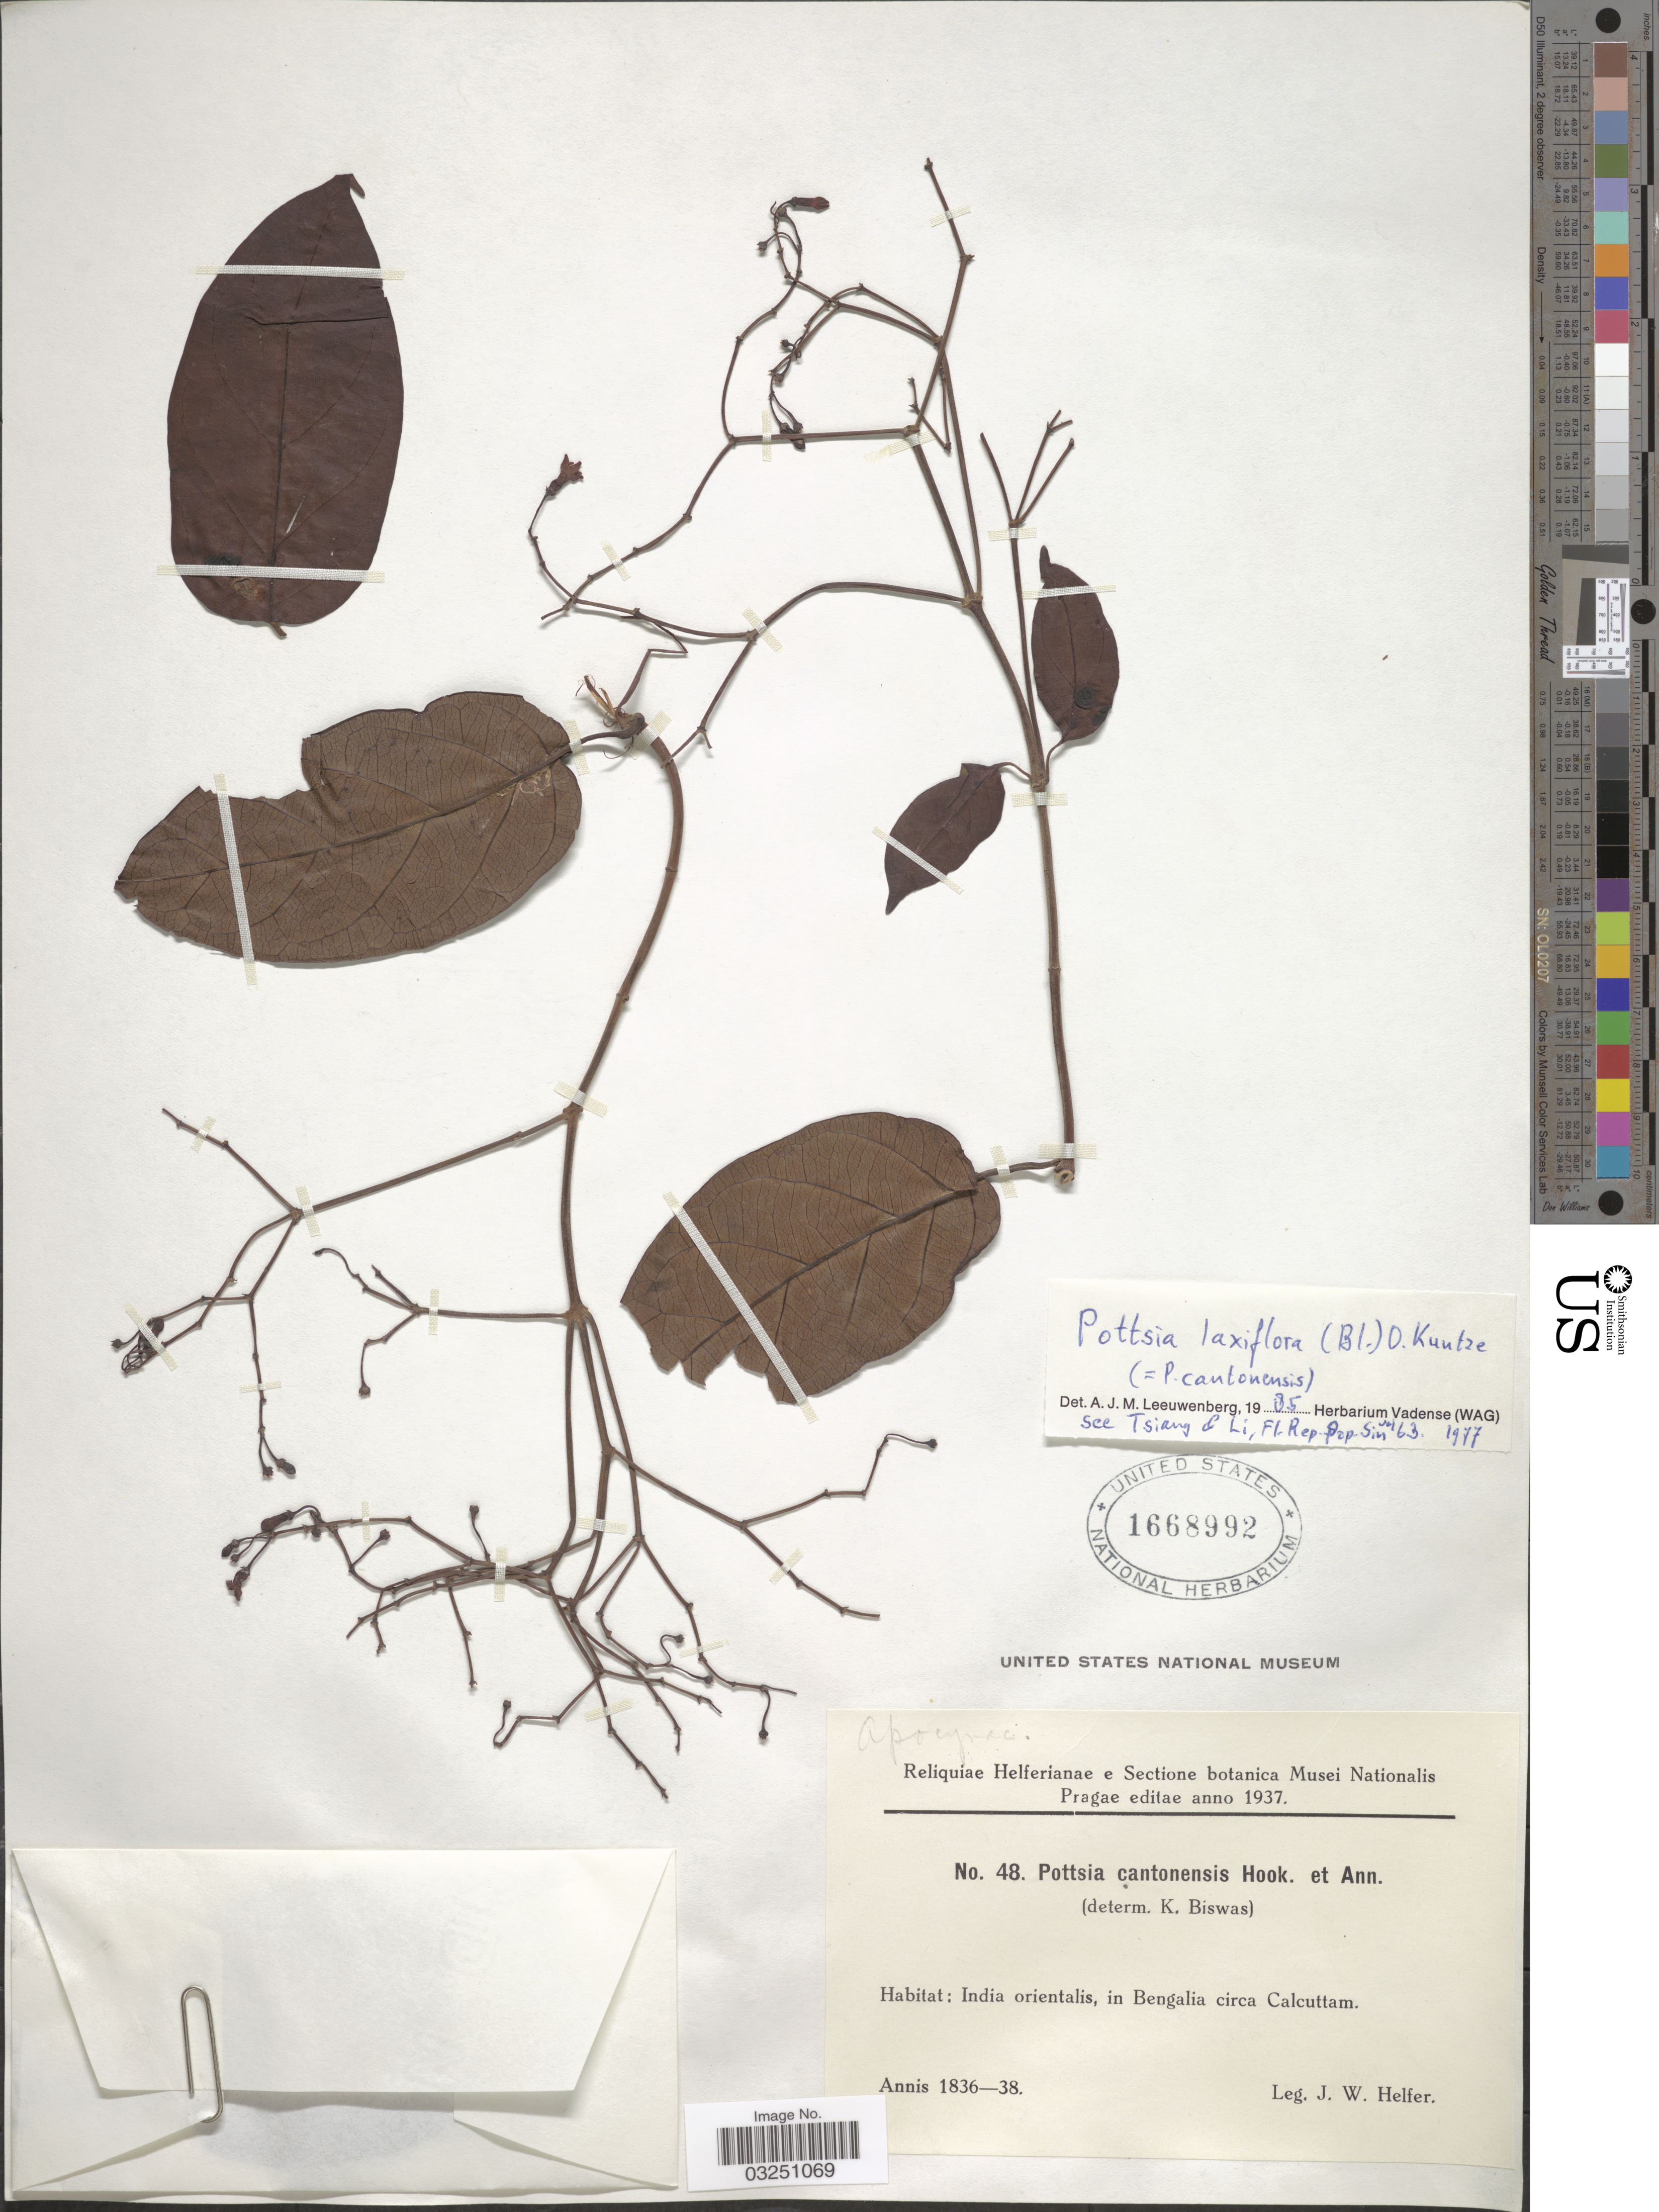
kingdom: Plantae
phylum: Tracheophyta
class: Magnoliopsida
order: Gentianales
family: Apocynaceae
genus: Pottsia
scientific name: Pottsia cantonensis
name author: Hook. & Arn.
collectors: J. W. Helfer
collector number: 48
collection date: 1836/1838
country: India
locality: India orientalis, in Bengalia circa Calcuttam.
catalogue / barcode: US 1668992